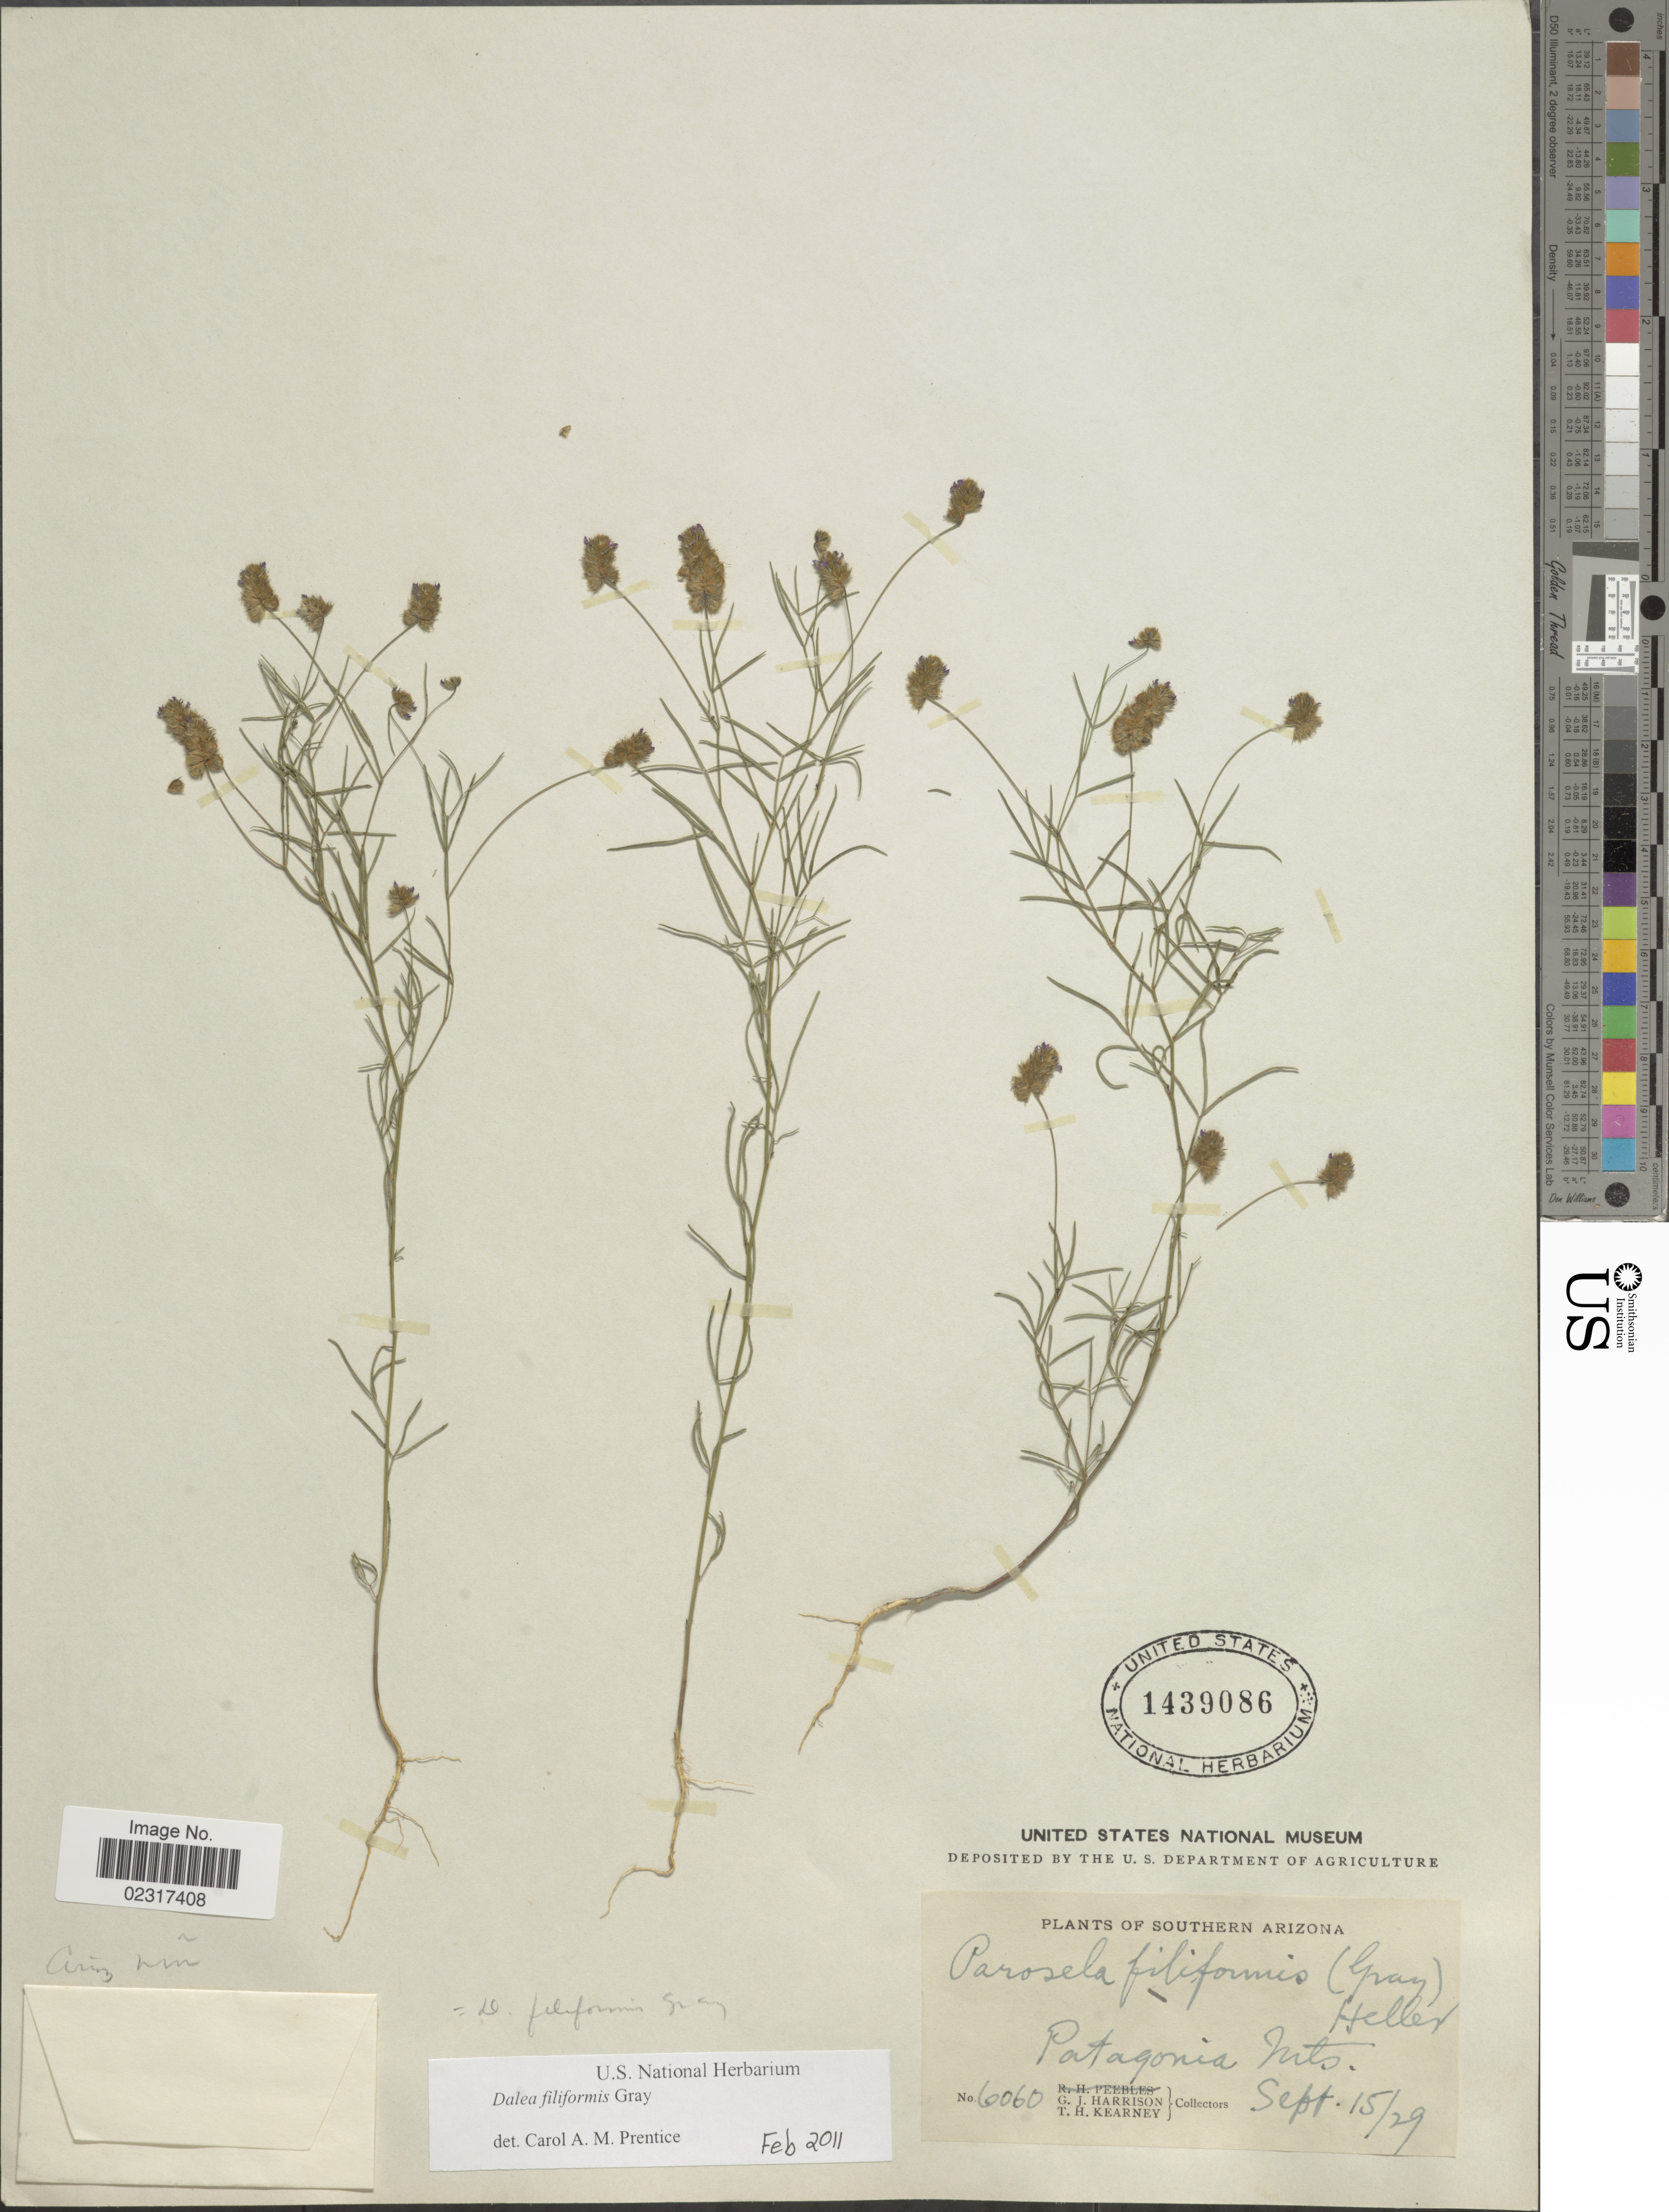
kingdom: Plantae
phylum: Tracheophyta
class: Magnoliopsida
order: Fabales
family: Fabaceae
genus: Dalea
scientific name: Dalea filiformis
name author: A. Gray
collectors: G. J. Harrison & T. H. Kearney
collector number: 6060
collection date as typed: Transcribed d/m/y: 15/9/29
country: United States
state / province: Arizona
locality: Southern Arizona, Patagonia Mts.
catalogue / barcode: US 1439086